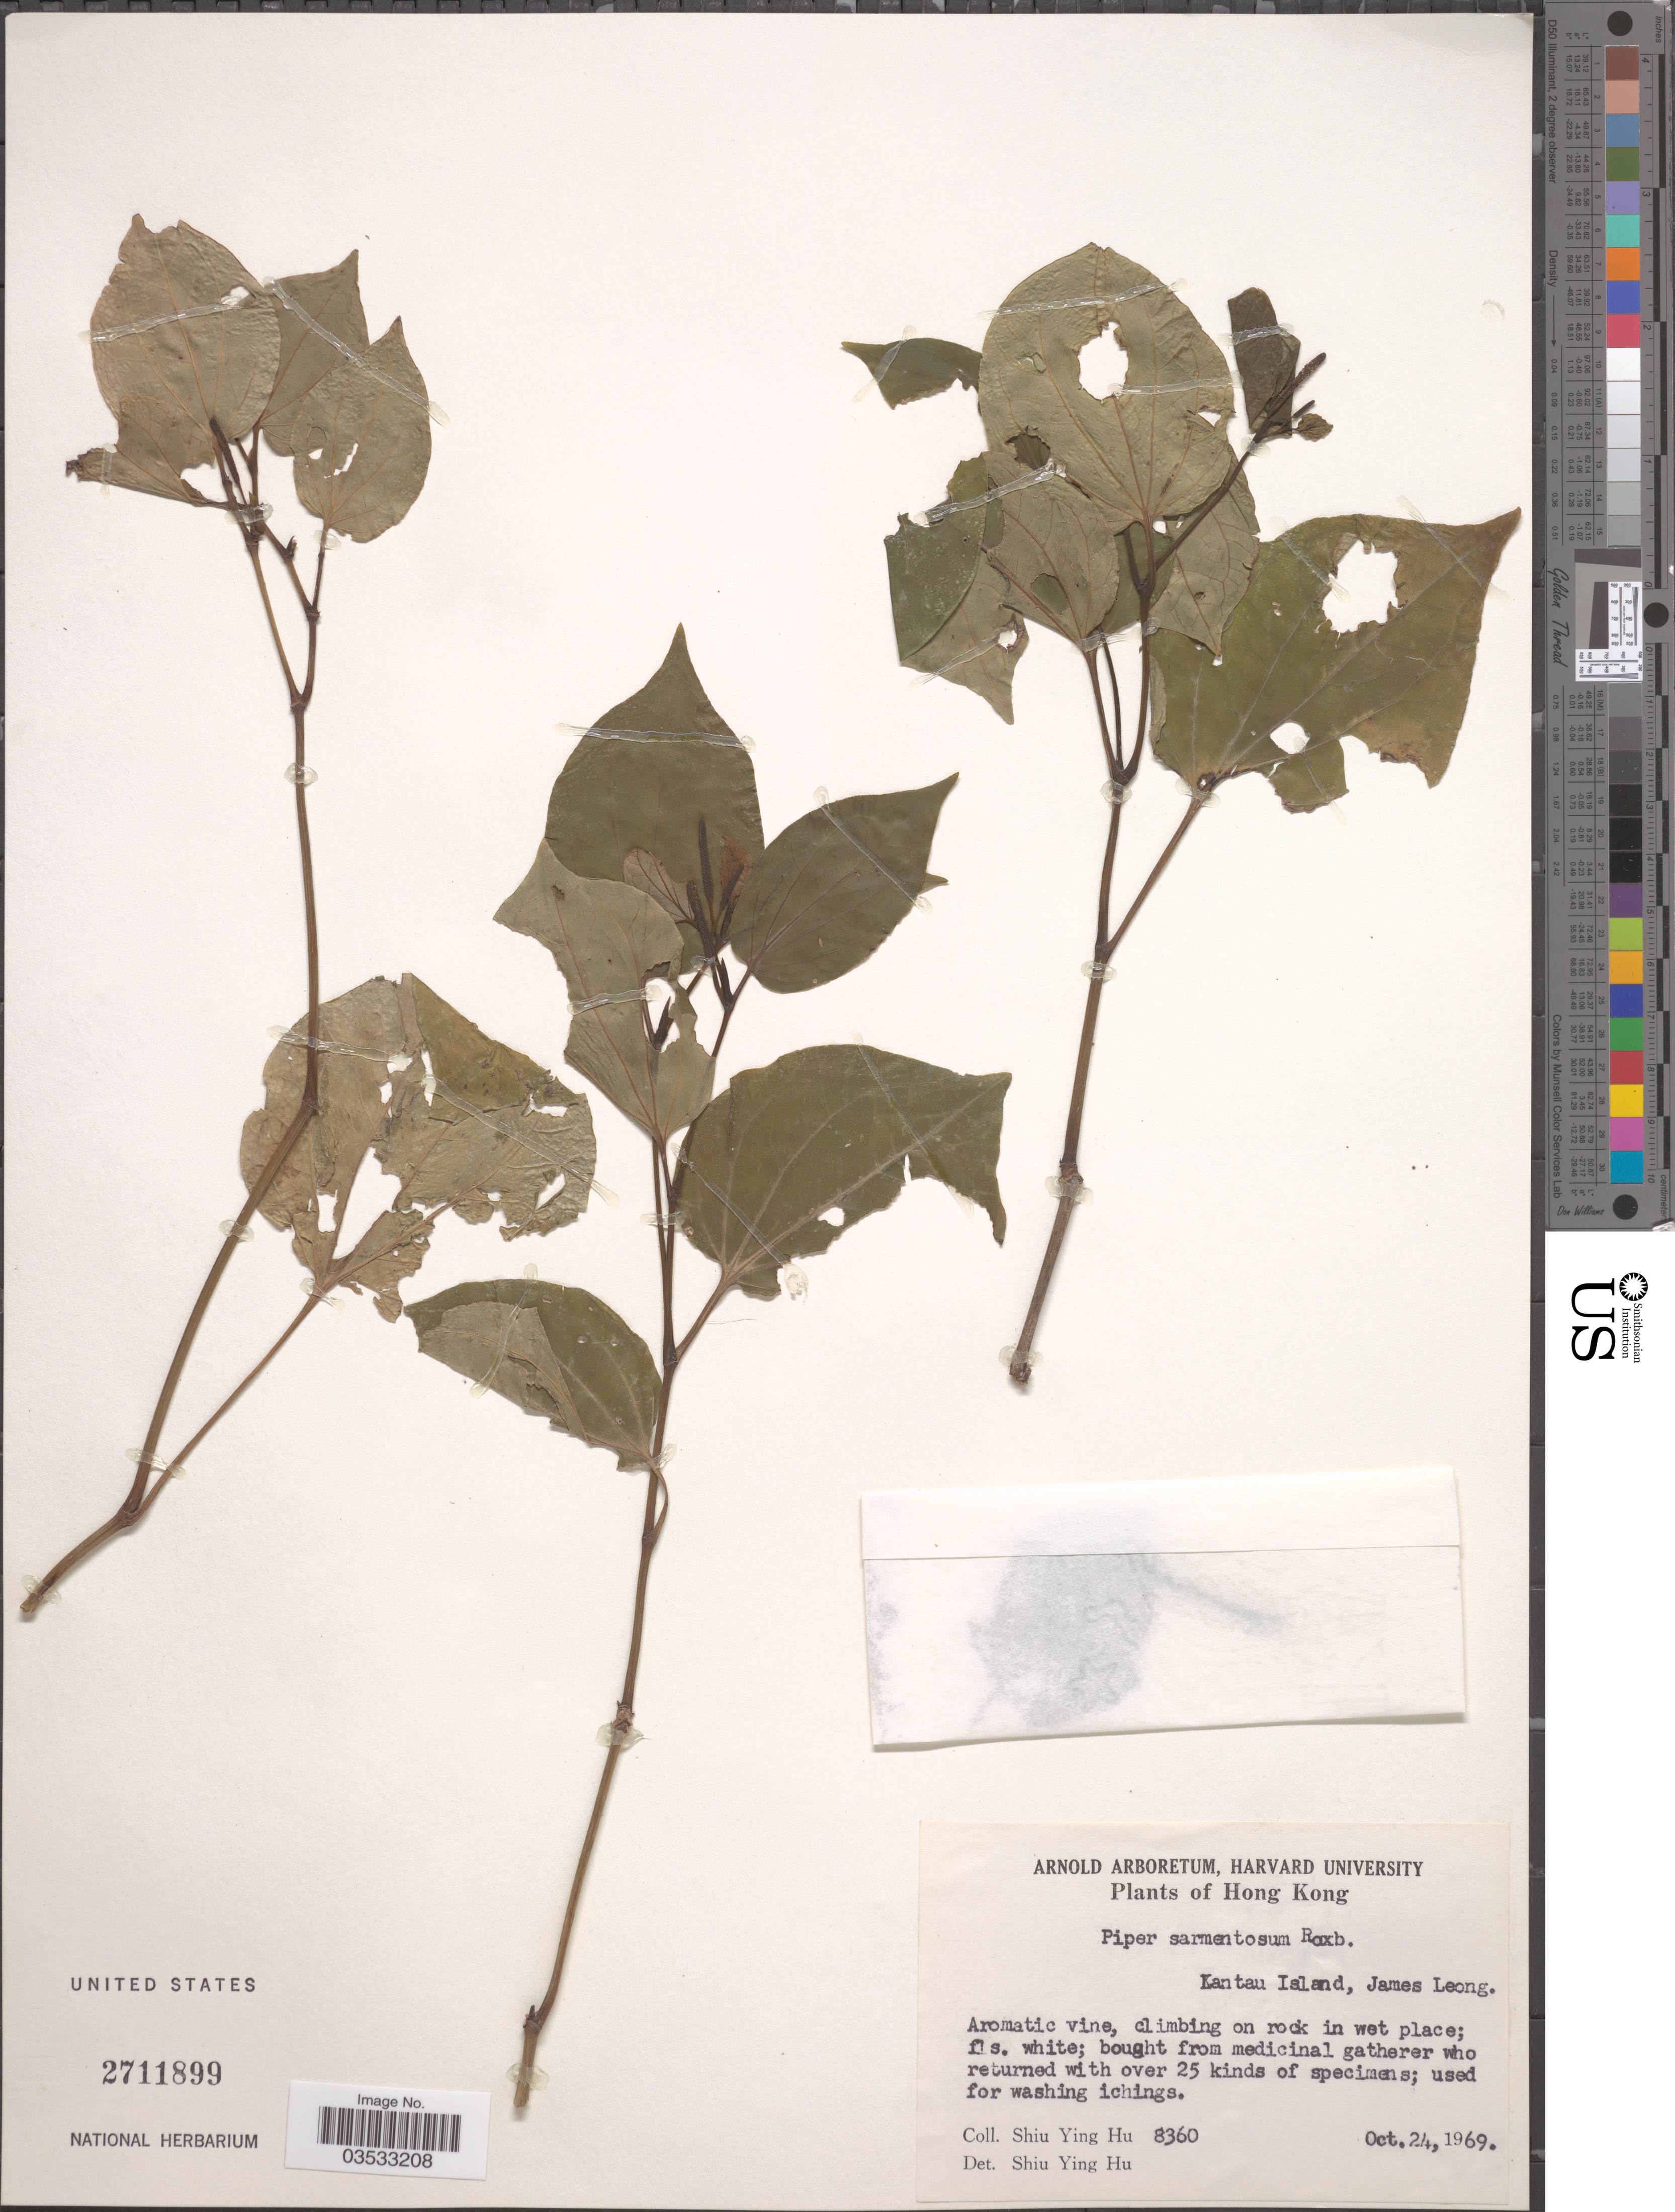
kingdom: Plantae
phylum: Tracheophyta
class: Magnoliopsida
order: Piperales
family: Piperaceae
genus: Piper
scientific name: Piper sarmentosum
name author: Roxb.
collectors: S. Y. Hu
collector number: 8360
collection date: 1969-10-24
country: China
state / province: Hong Kong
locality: Kantau Island, James Leong.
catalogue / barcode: US 2711899